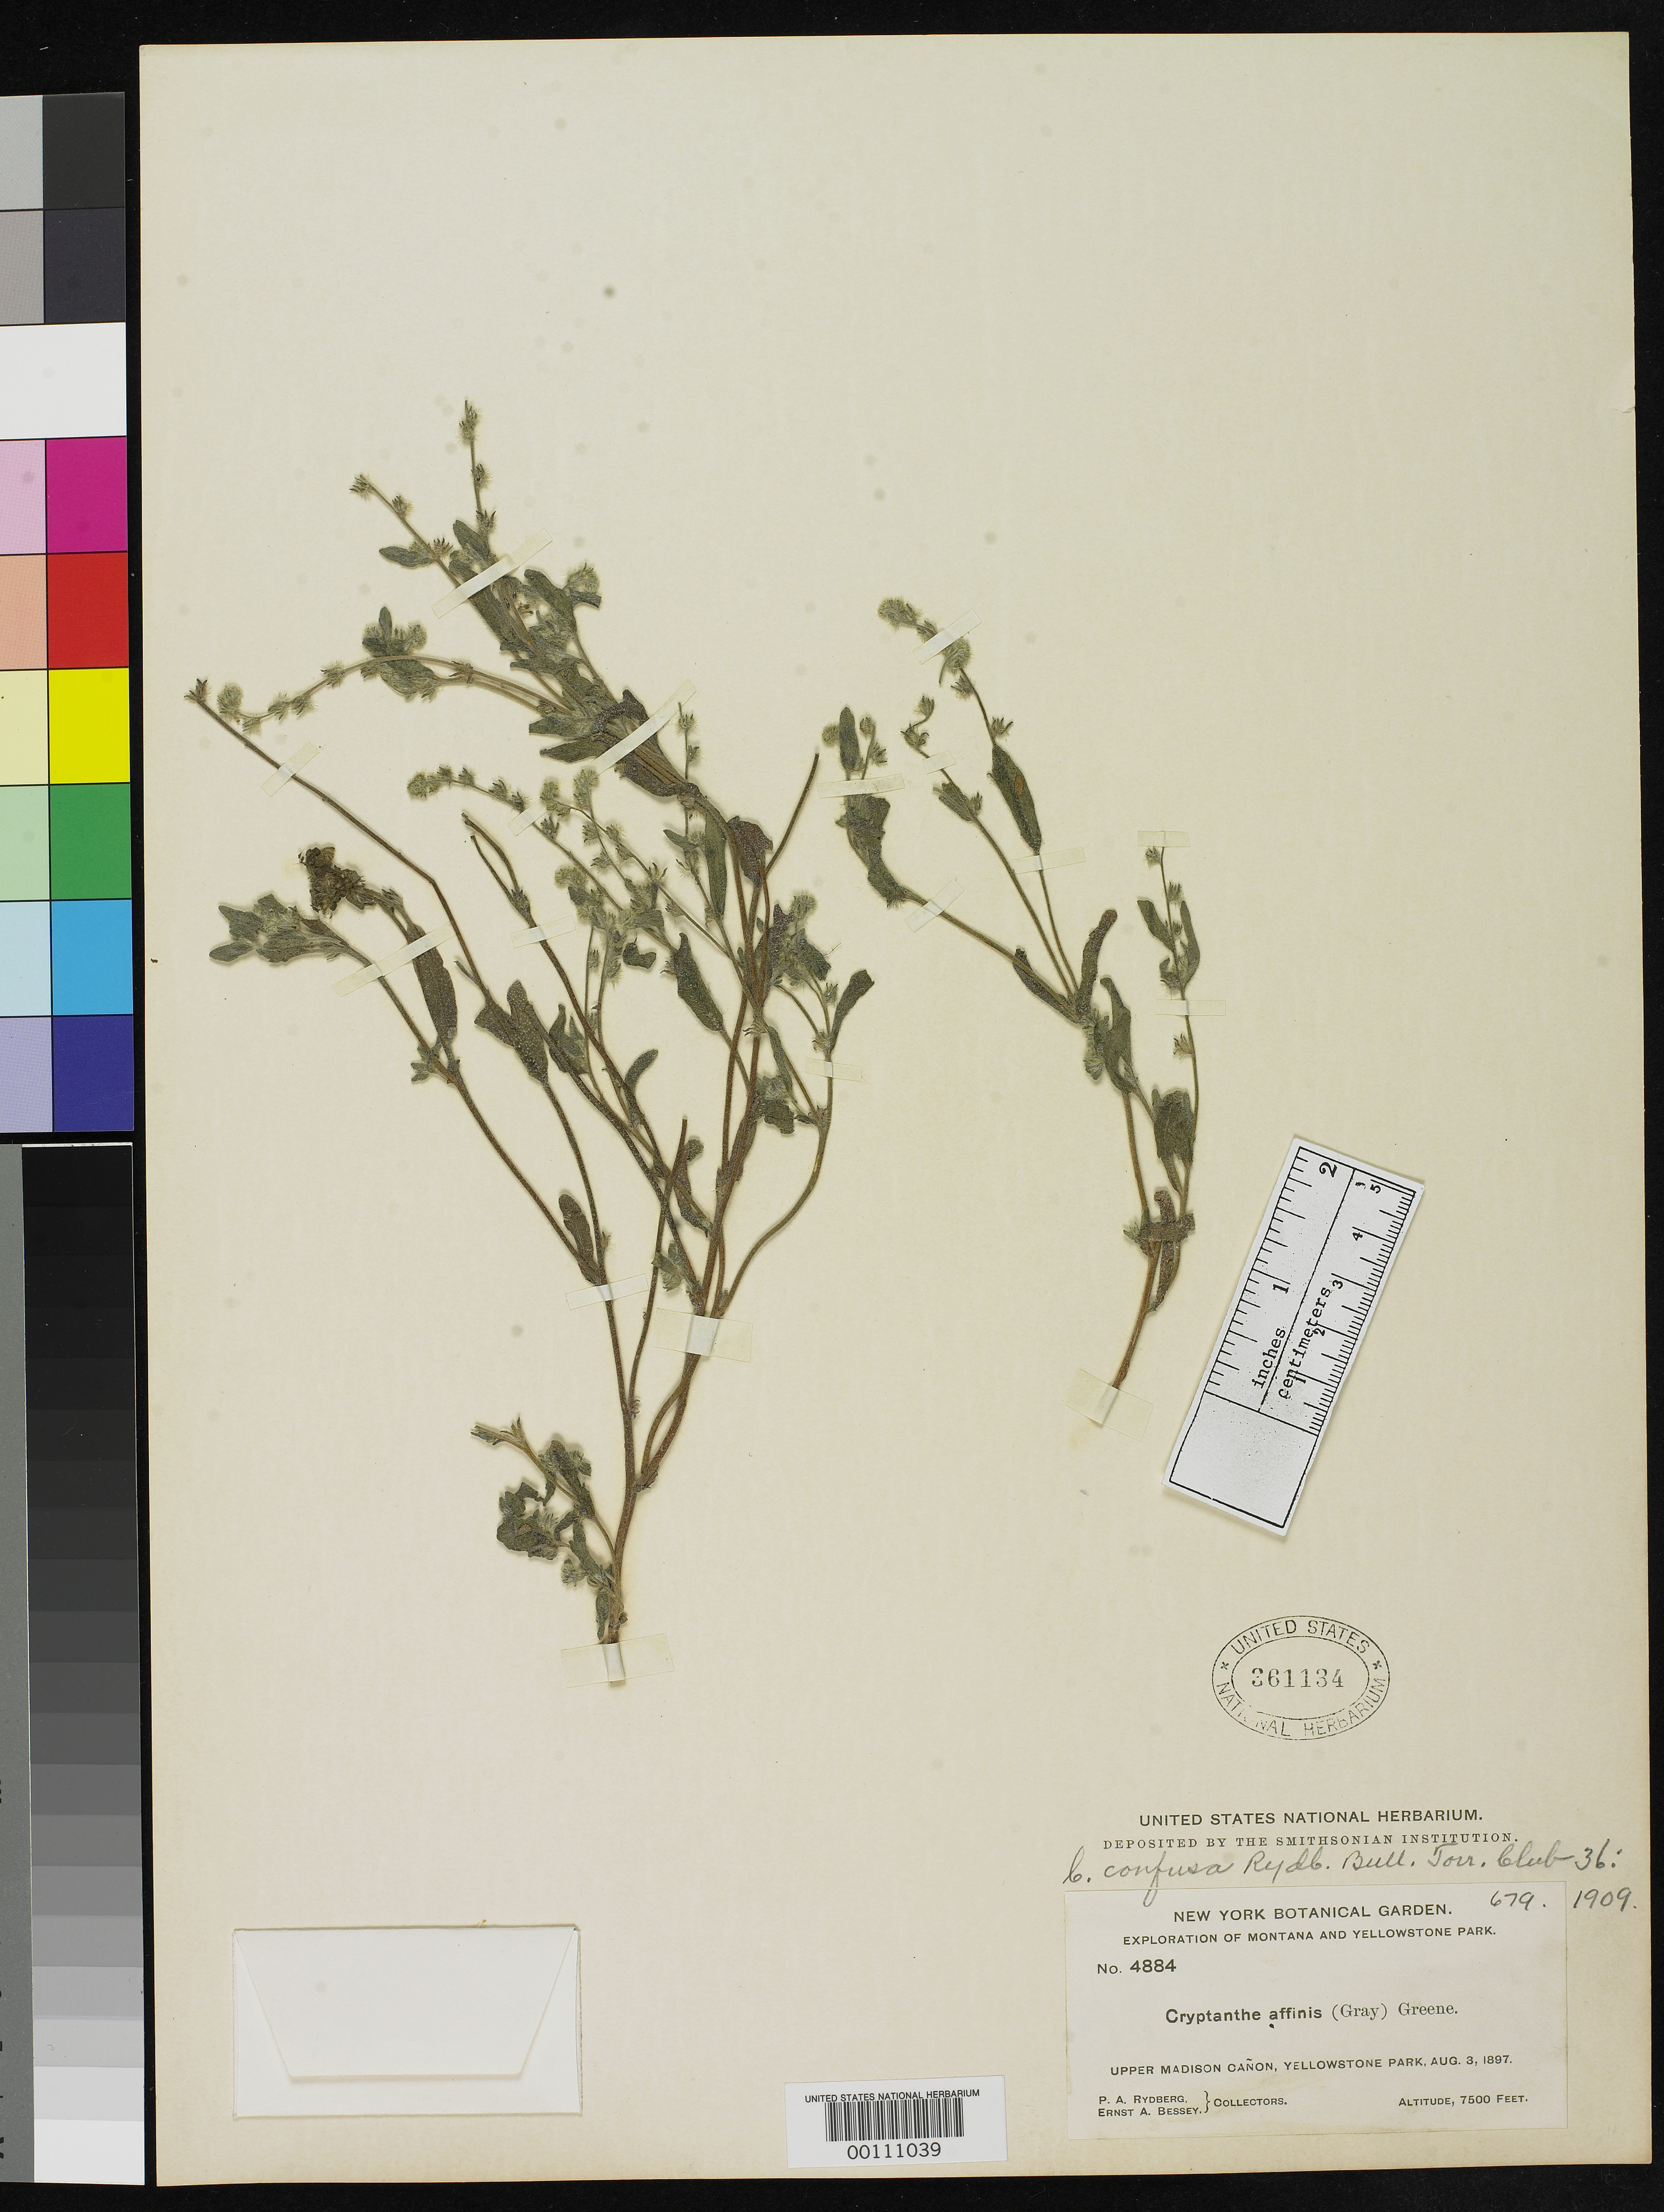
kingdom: Plantae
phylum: Tracheophyta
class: Magnoliopsida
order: Boraginales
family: Boraginaceae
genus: Cryptantha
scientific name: Cryptantha confusa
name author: Rydb.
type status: Isotype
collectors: P. A. Rydberg & E. Bessey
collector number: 4884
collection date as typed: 03 Aug 1897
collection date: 1897-08-03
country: United States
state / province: Wyoming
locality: Yellowstone National Park, upper Madison Canyon.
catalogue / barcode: US 361134